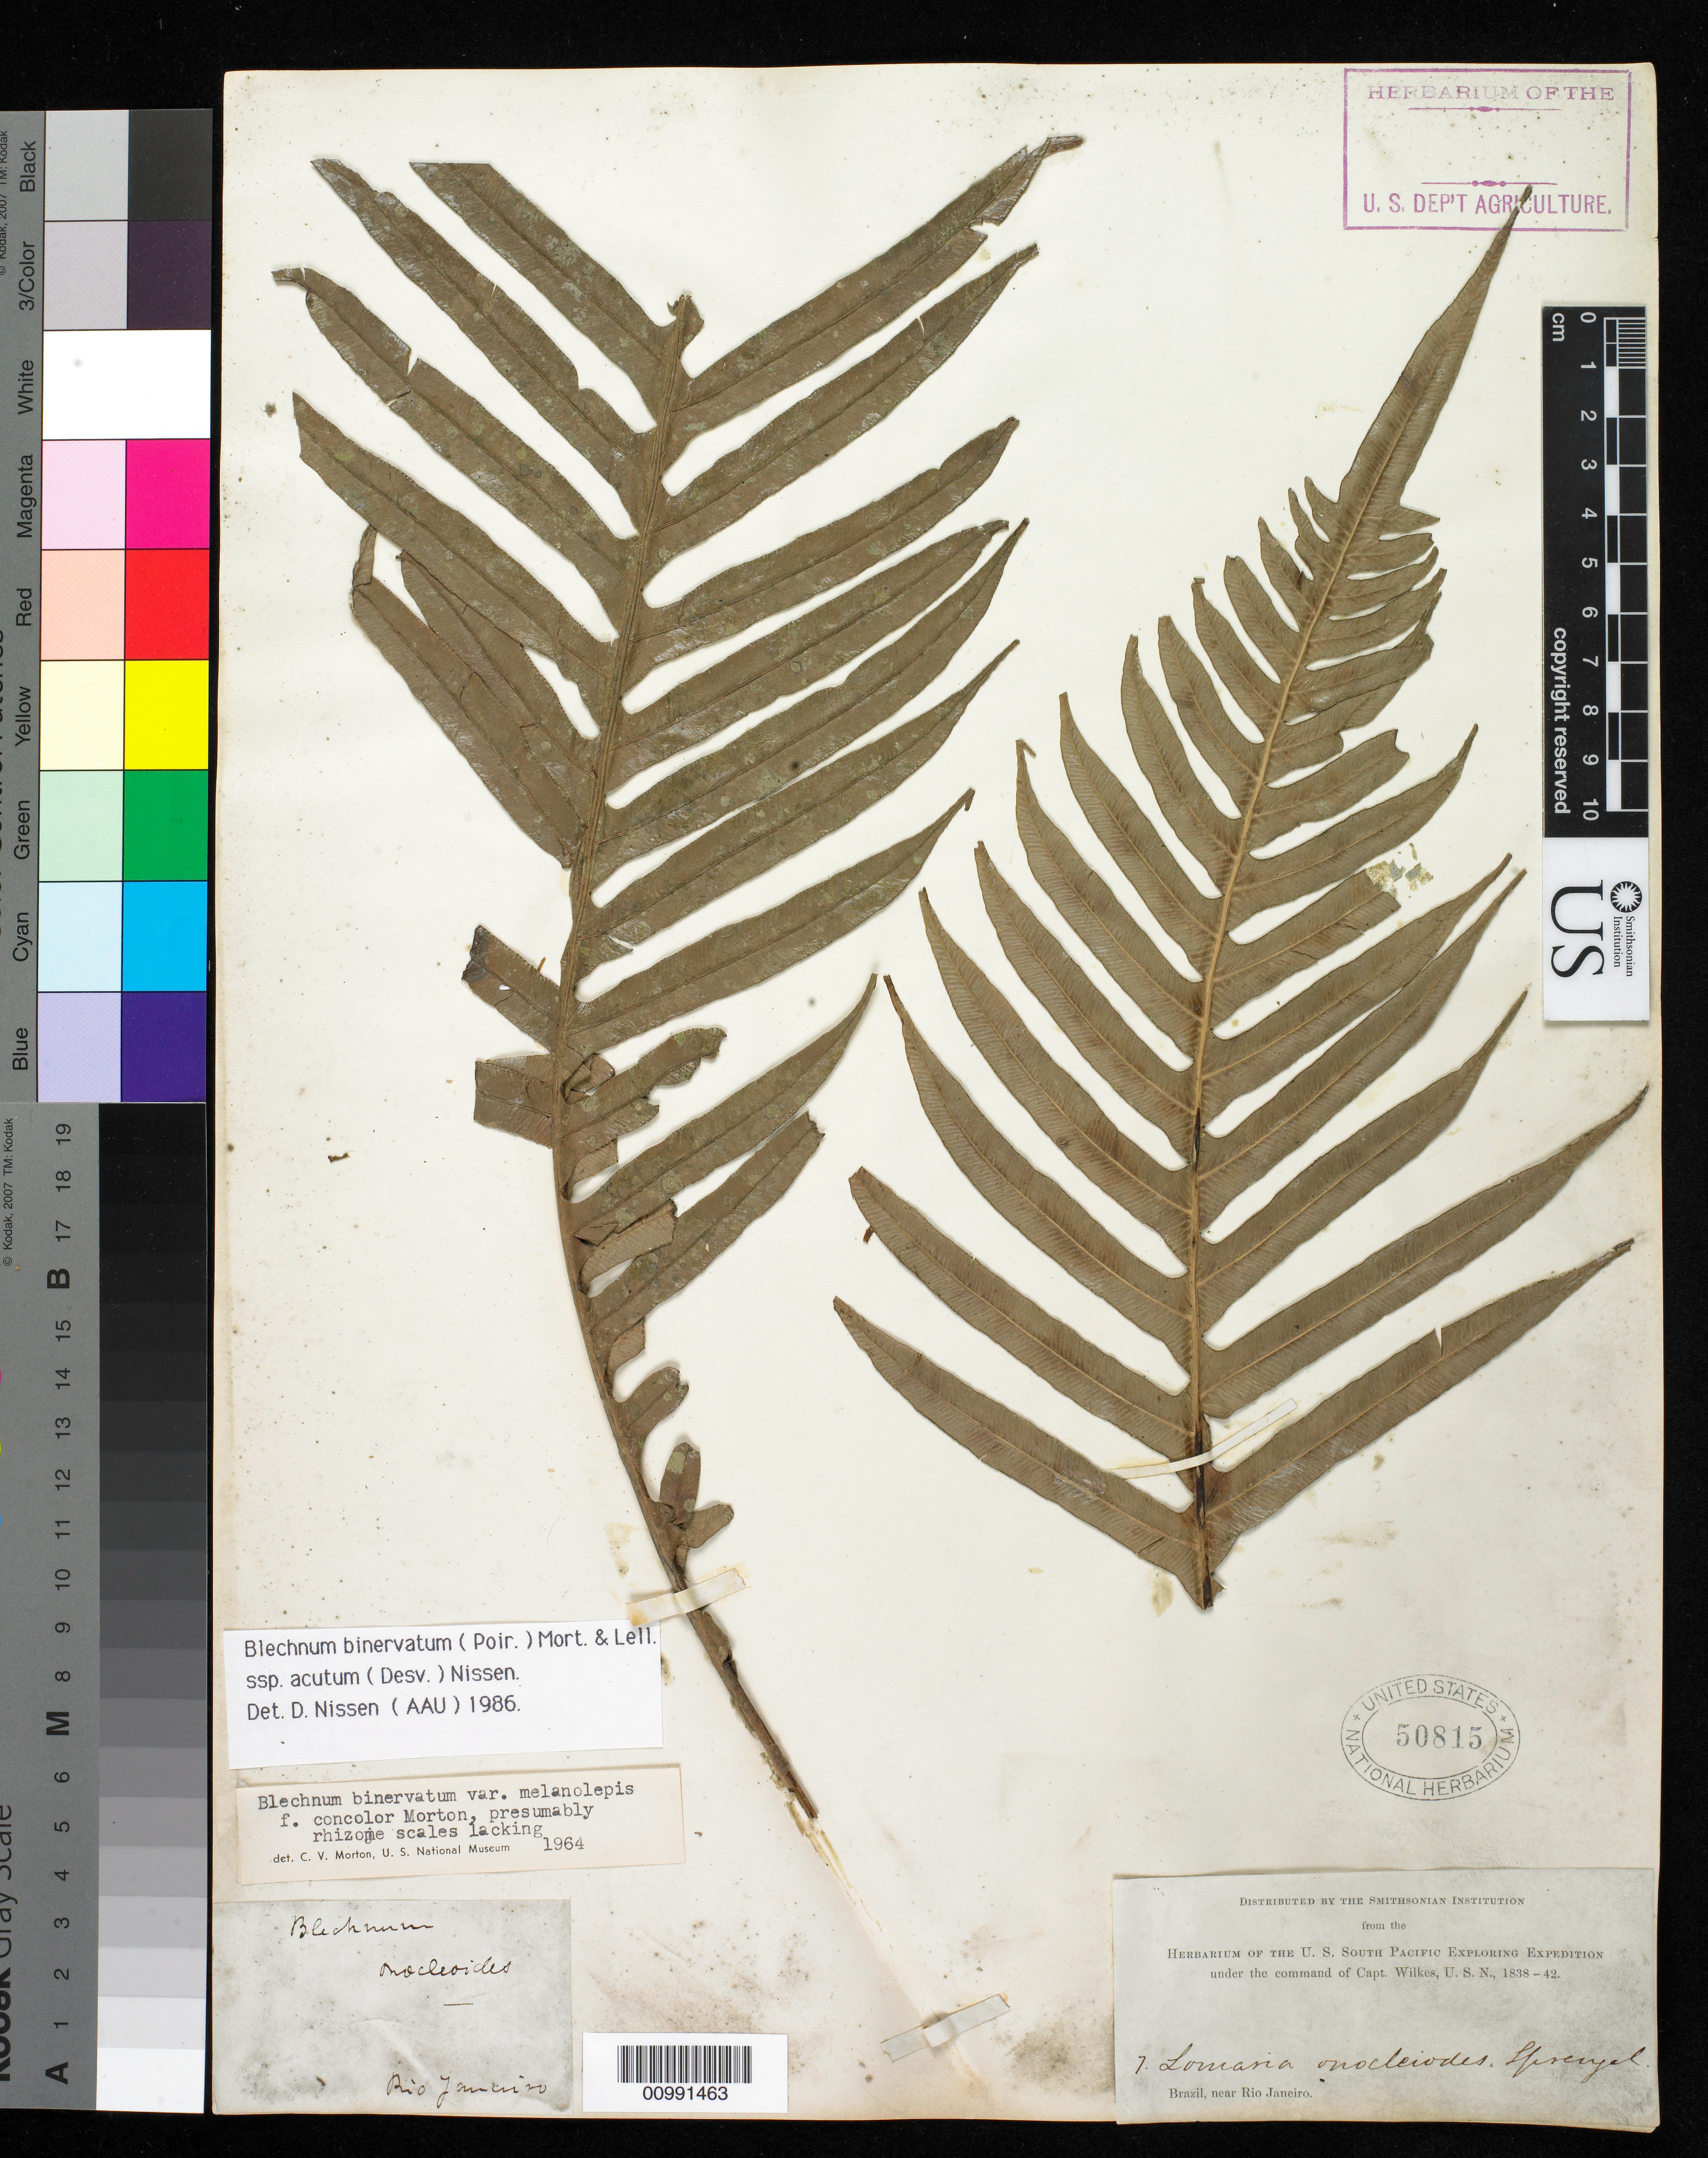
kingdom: Plantae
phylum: Tracheophyta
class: Polypodiopsida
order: Polypodiales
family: Blechnaceae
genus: Blechnum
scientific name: Blechnum ensiforme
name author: (Liebm.) C. Chr.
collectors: Wilkes Explor. Exped.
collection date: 1838/1842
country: Brazil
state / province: Rio de Janeiro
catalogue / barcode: US 50815